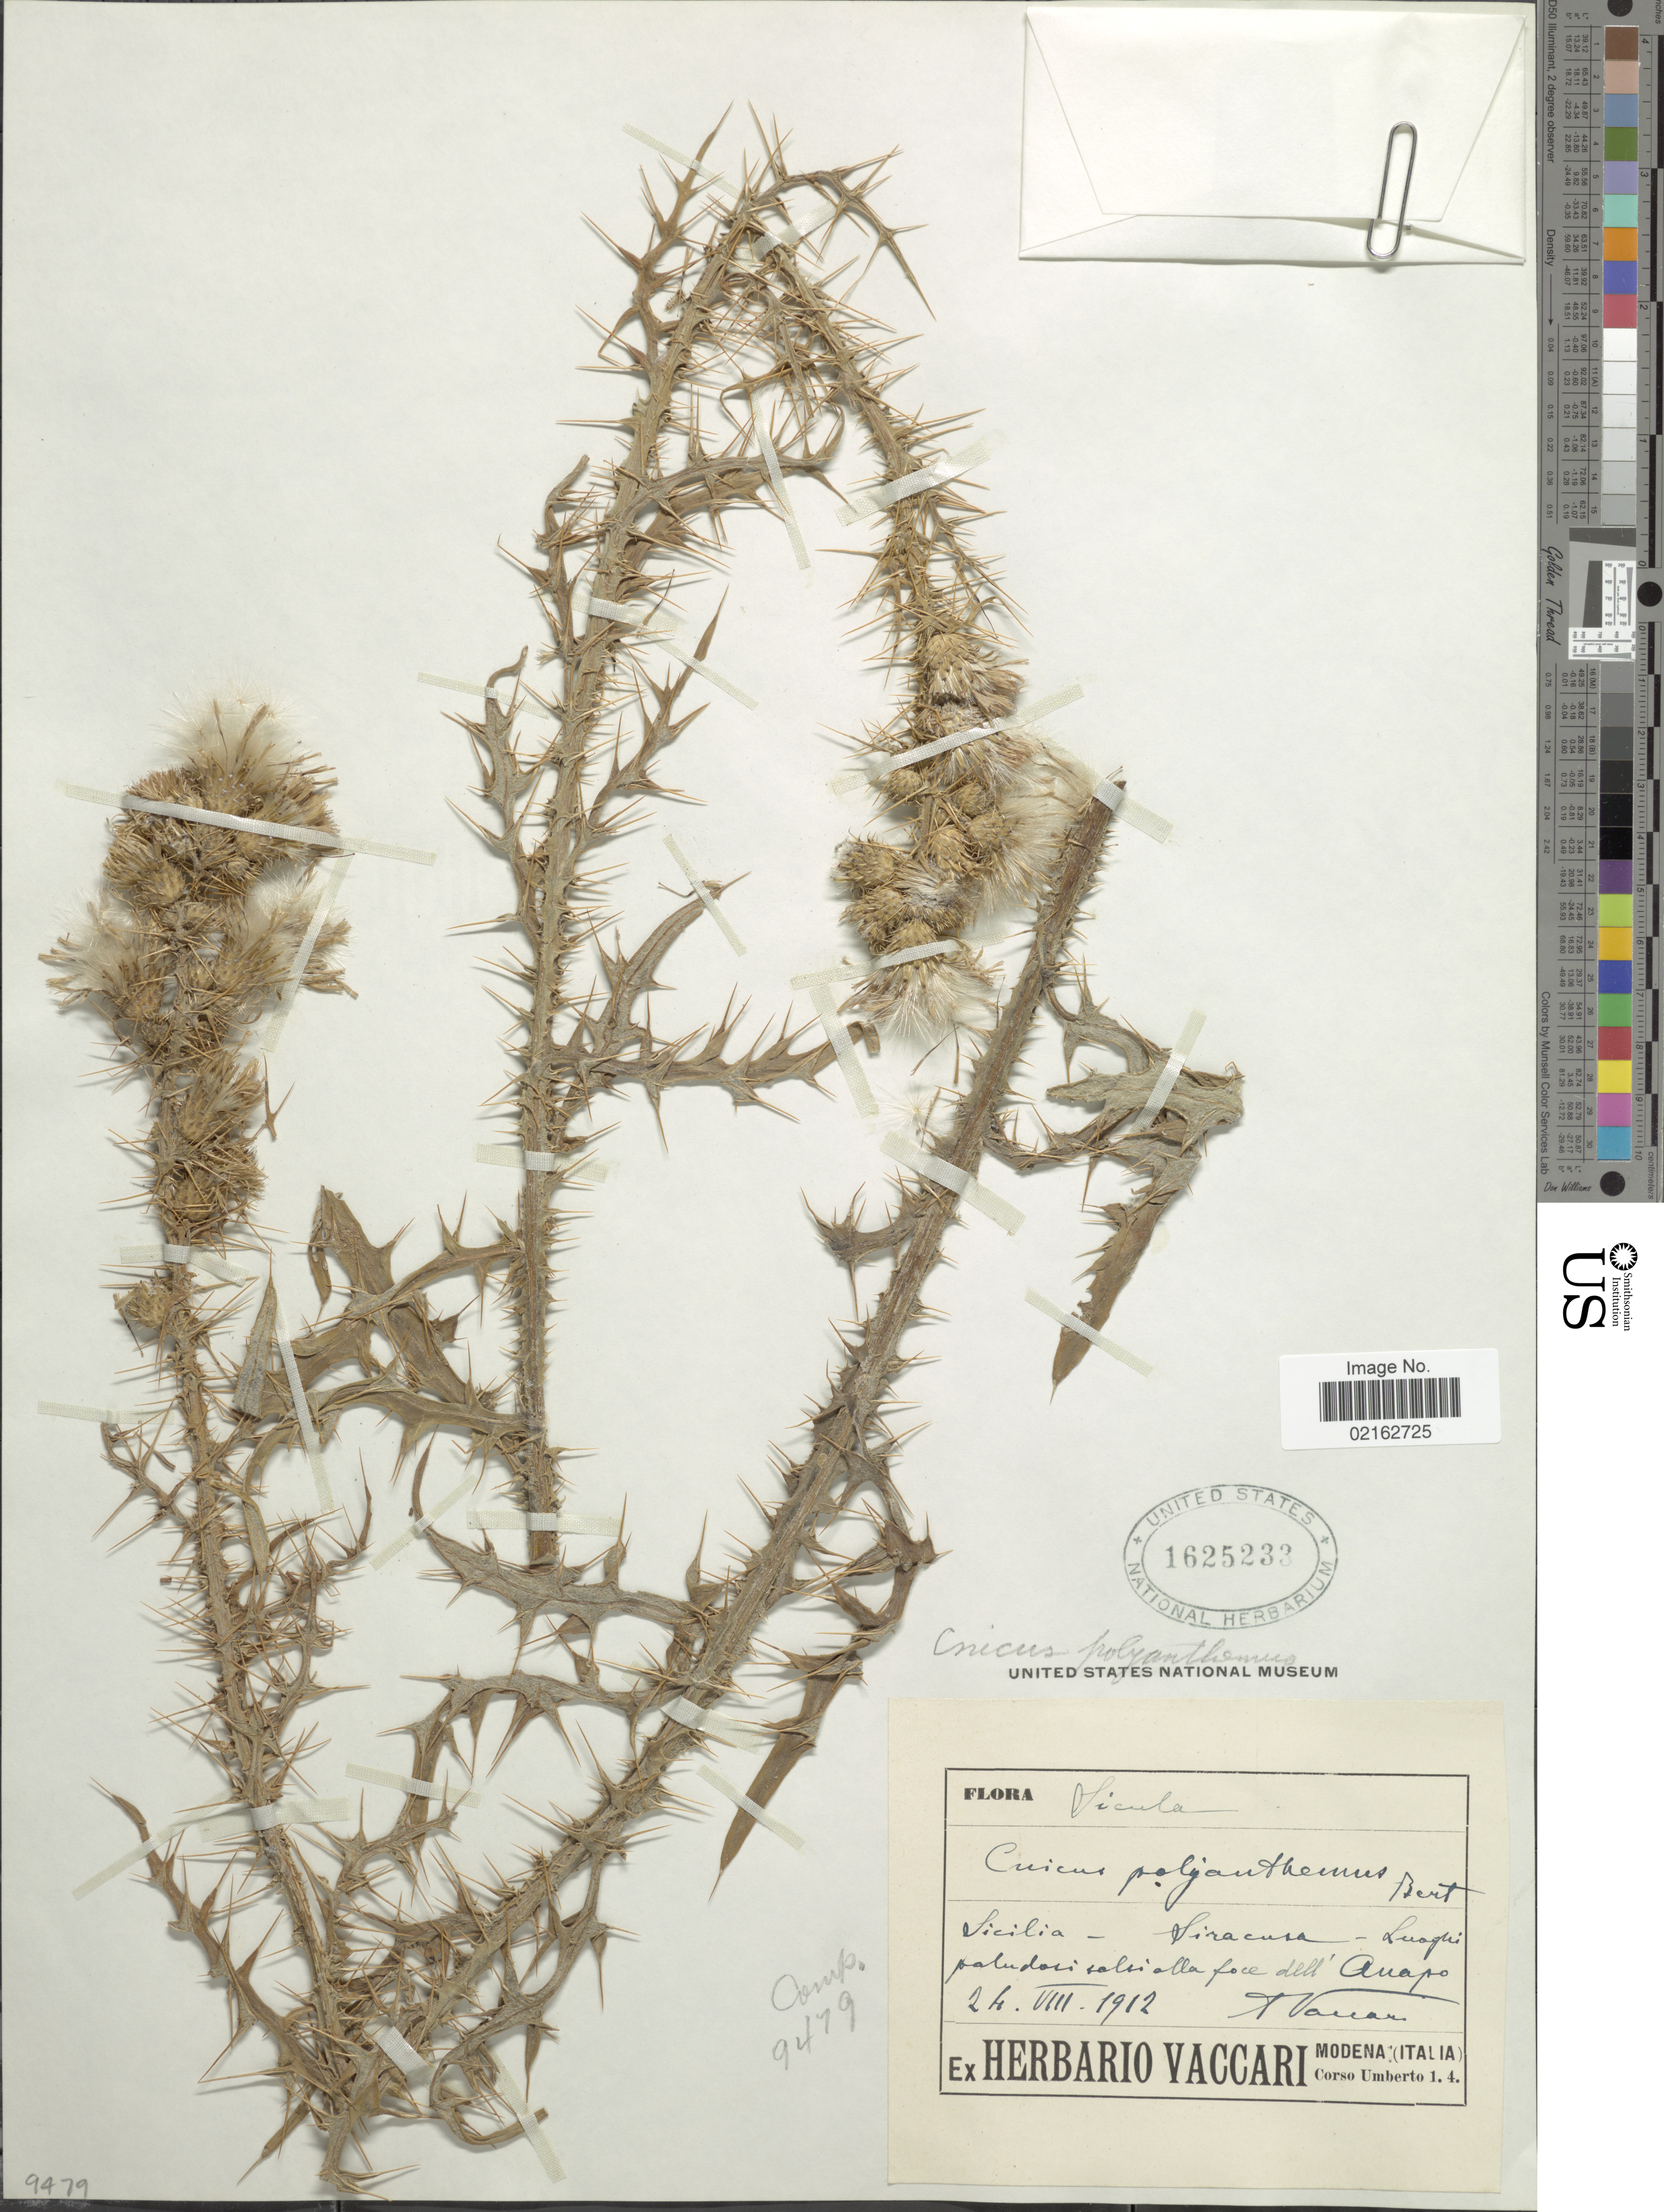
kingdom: Plantae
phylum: Tracheophyta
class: Magnoliopsida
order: Asterales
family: Asteraceae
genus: Cirsium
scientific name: Cirsium polyanthemum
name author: (L.) Spreng.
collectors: A. Vaccari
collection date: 1912-08-24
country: Italy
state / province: Siciliana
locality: Sicula, Sicilia, siracusa, Luogrie [interpreted]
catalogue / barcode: US 1625233